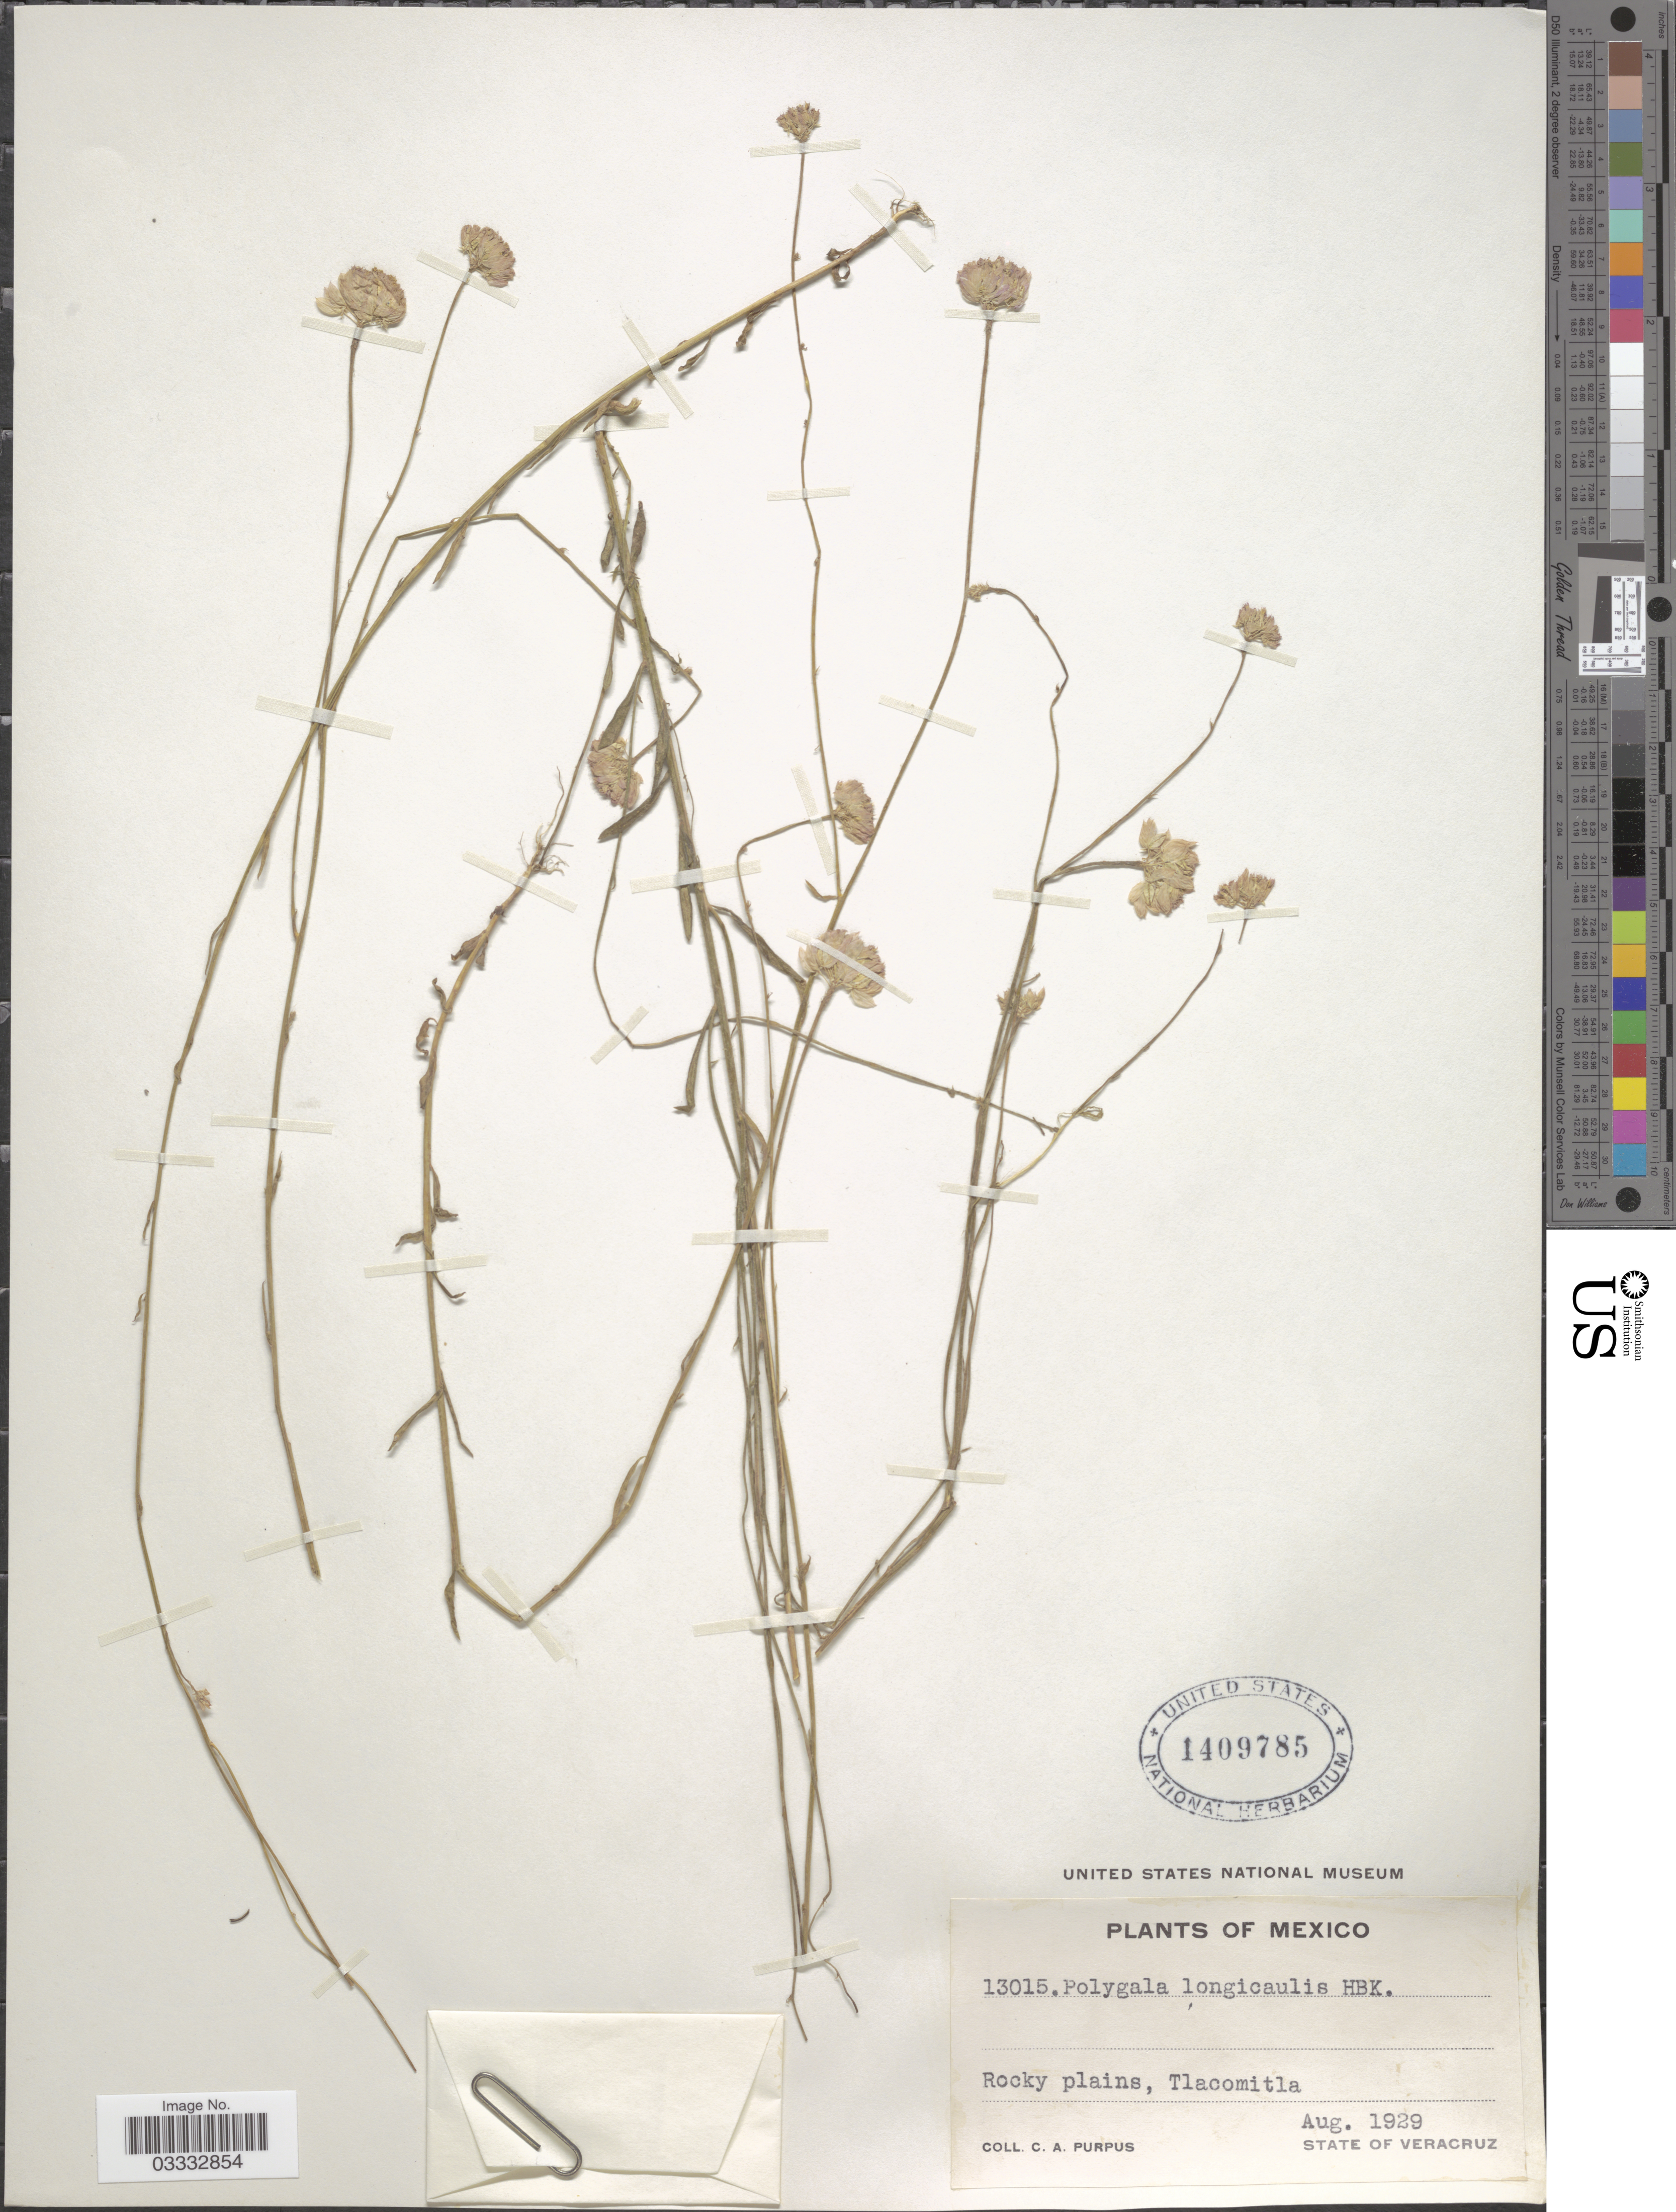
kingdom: Plantae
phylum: Tracheophyta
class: Magnoliopsida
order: Fabales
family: Polygalaceae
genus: Polygala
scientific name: Polygala longicaulis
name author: Kunth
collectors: C. A. Purpus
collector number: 13015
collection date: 1929-08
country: Mexico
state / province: Veracruz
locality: Tlacomitla. State of Veracruz.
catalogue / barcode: US 1409785